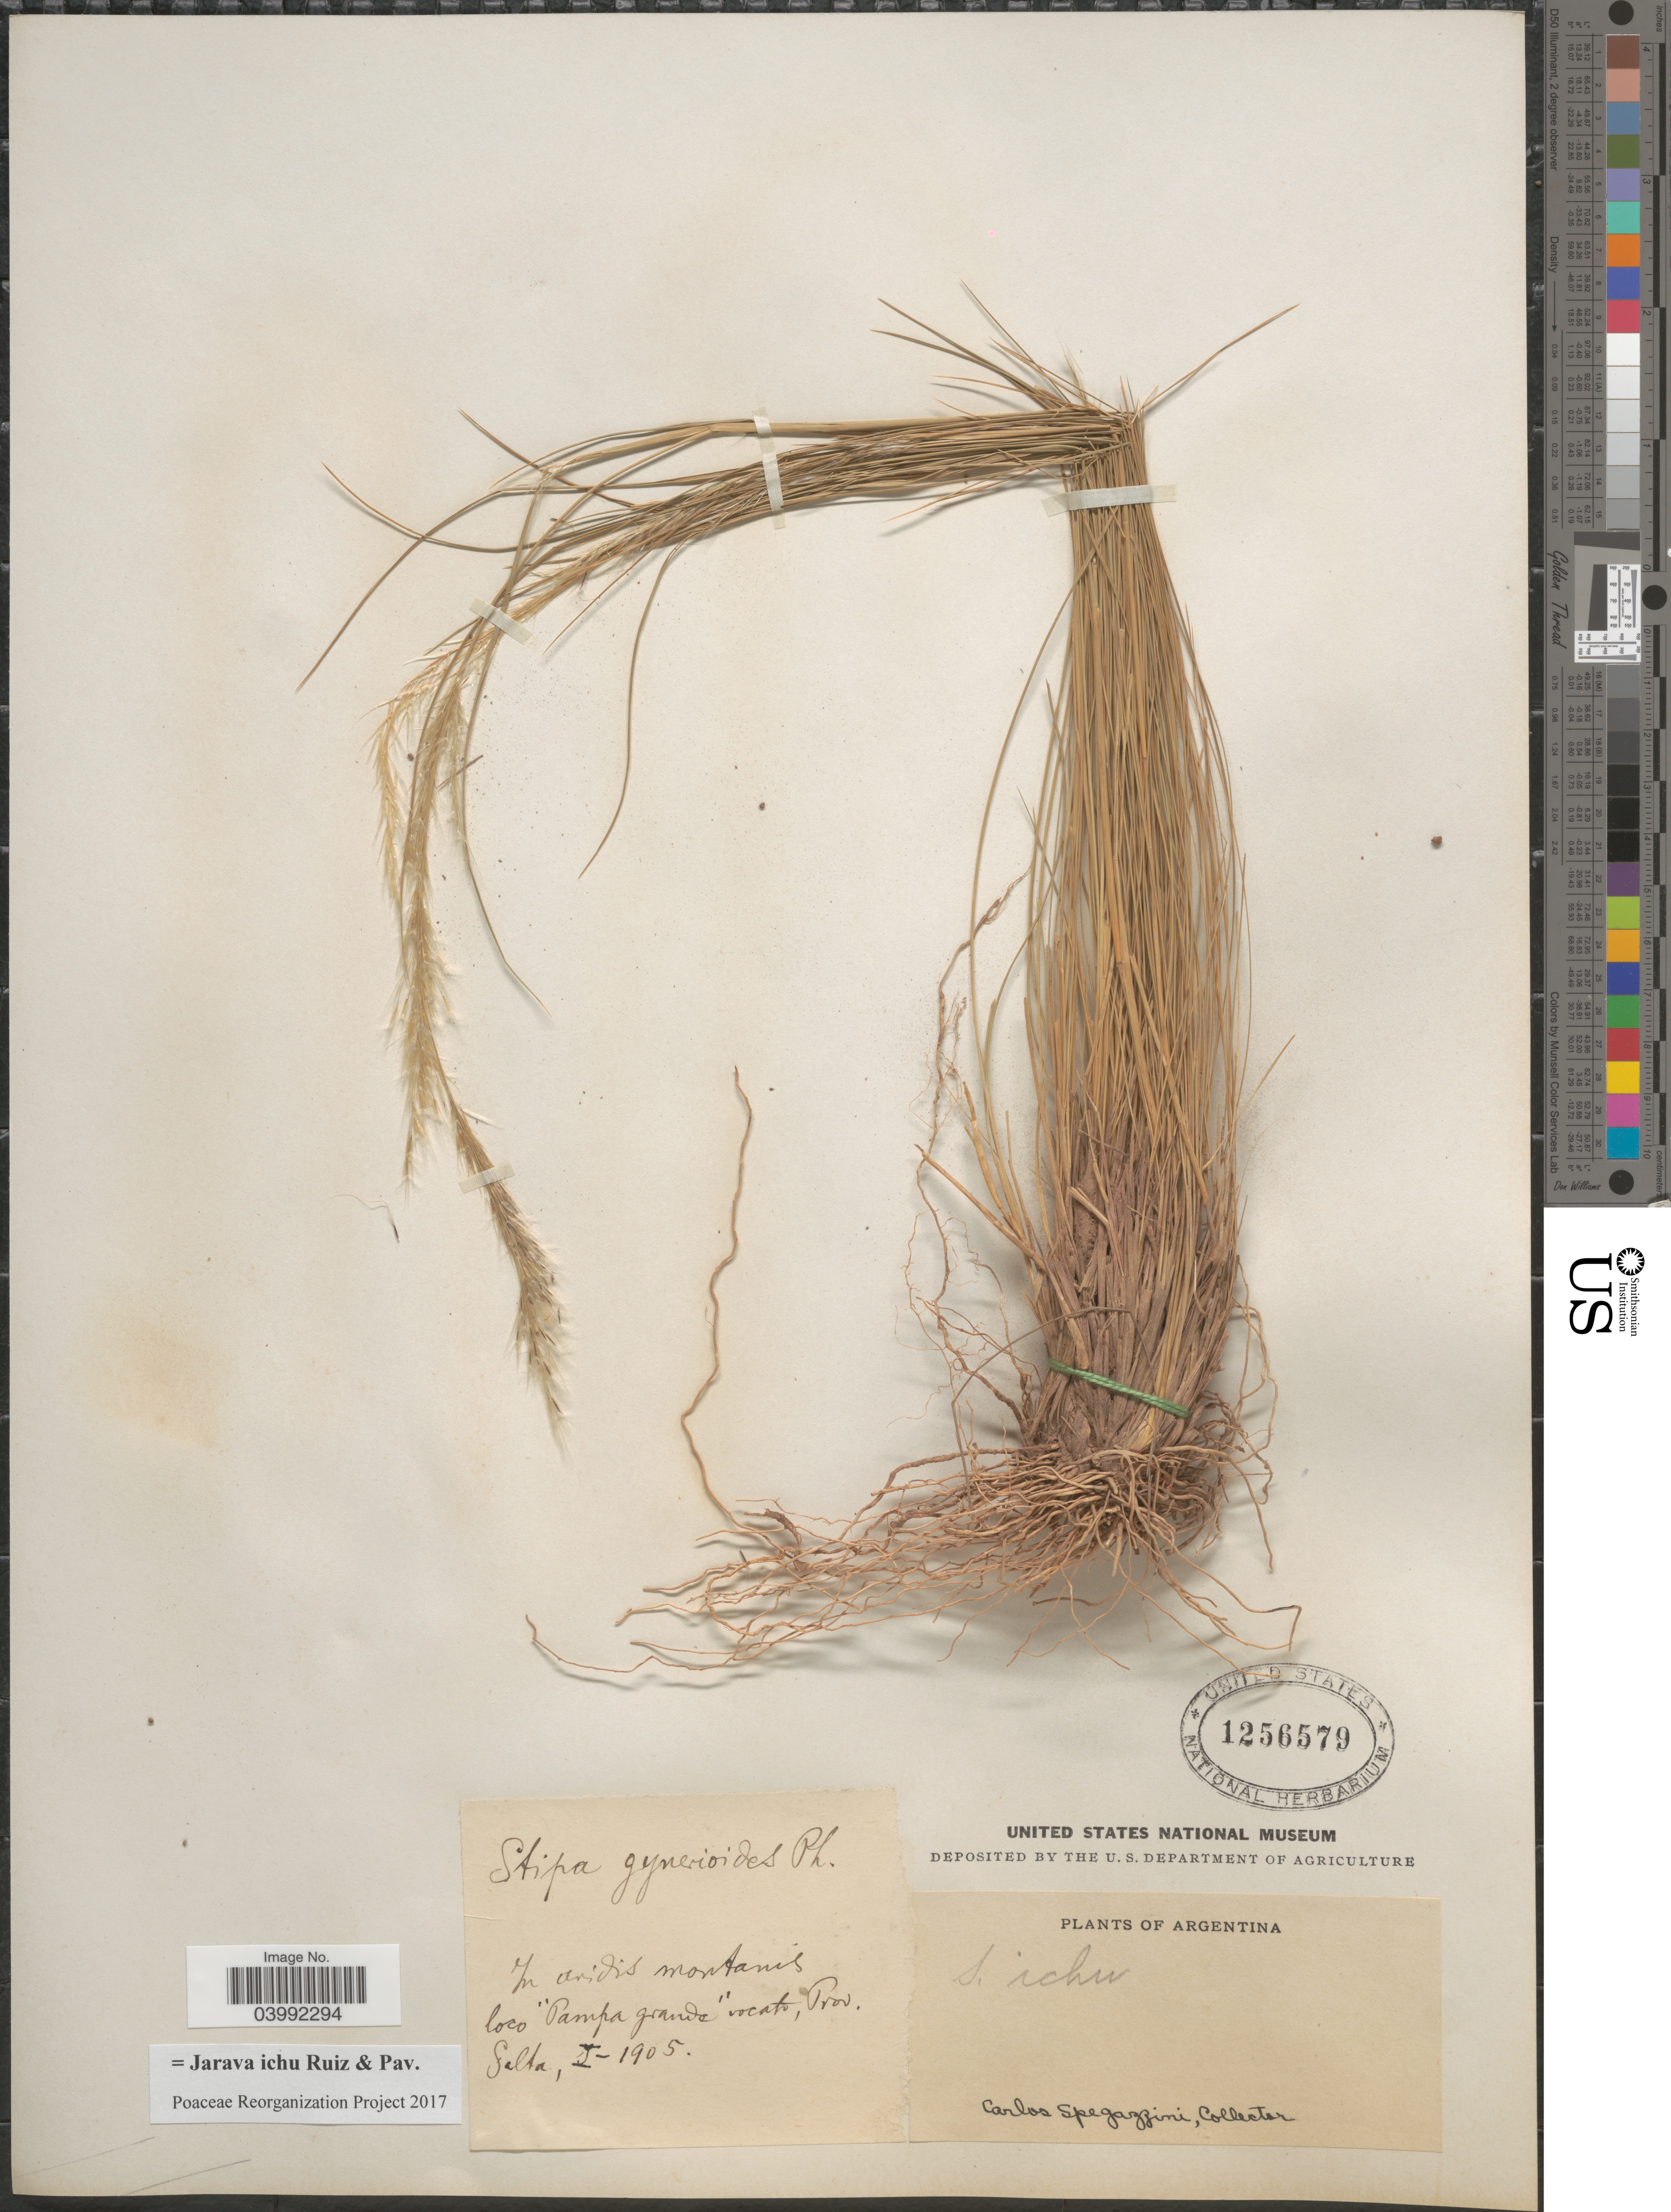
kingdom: Plantae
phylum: Tracheophyta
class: Liliopsida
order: Poales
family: Poaceae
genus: Jarava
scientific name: Jarava ichu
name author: Ruiz & Pav.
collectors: C. L. Spegazzini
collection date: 1905-01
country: Argentina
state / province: Salta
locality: In aridis montanis loco "Pampa grande" vocato.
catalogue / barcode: US 1256579